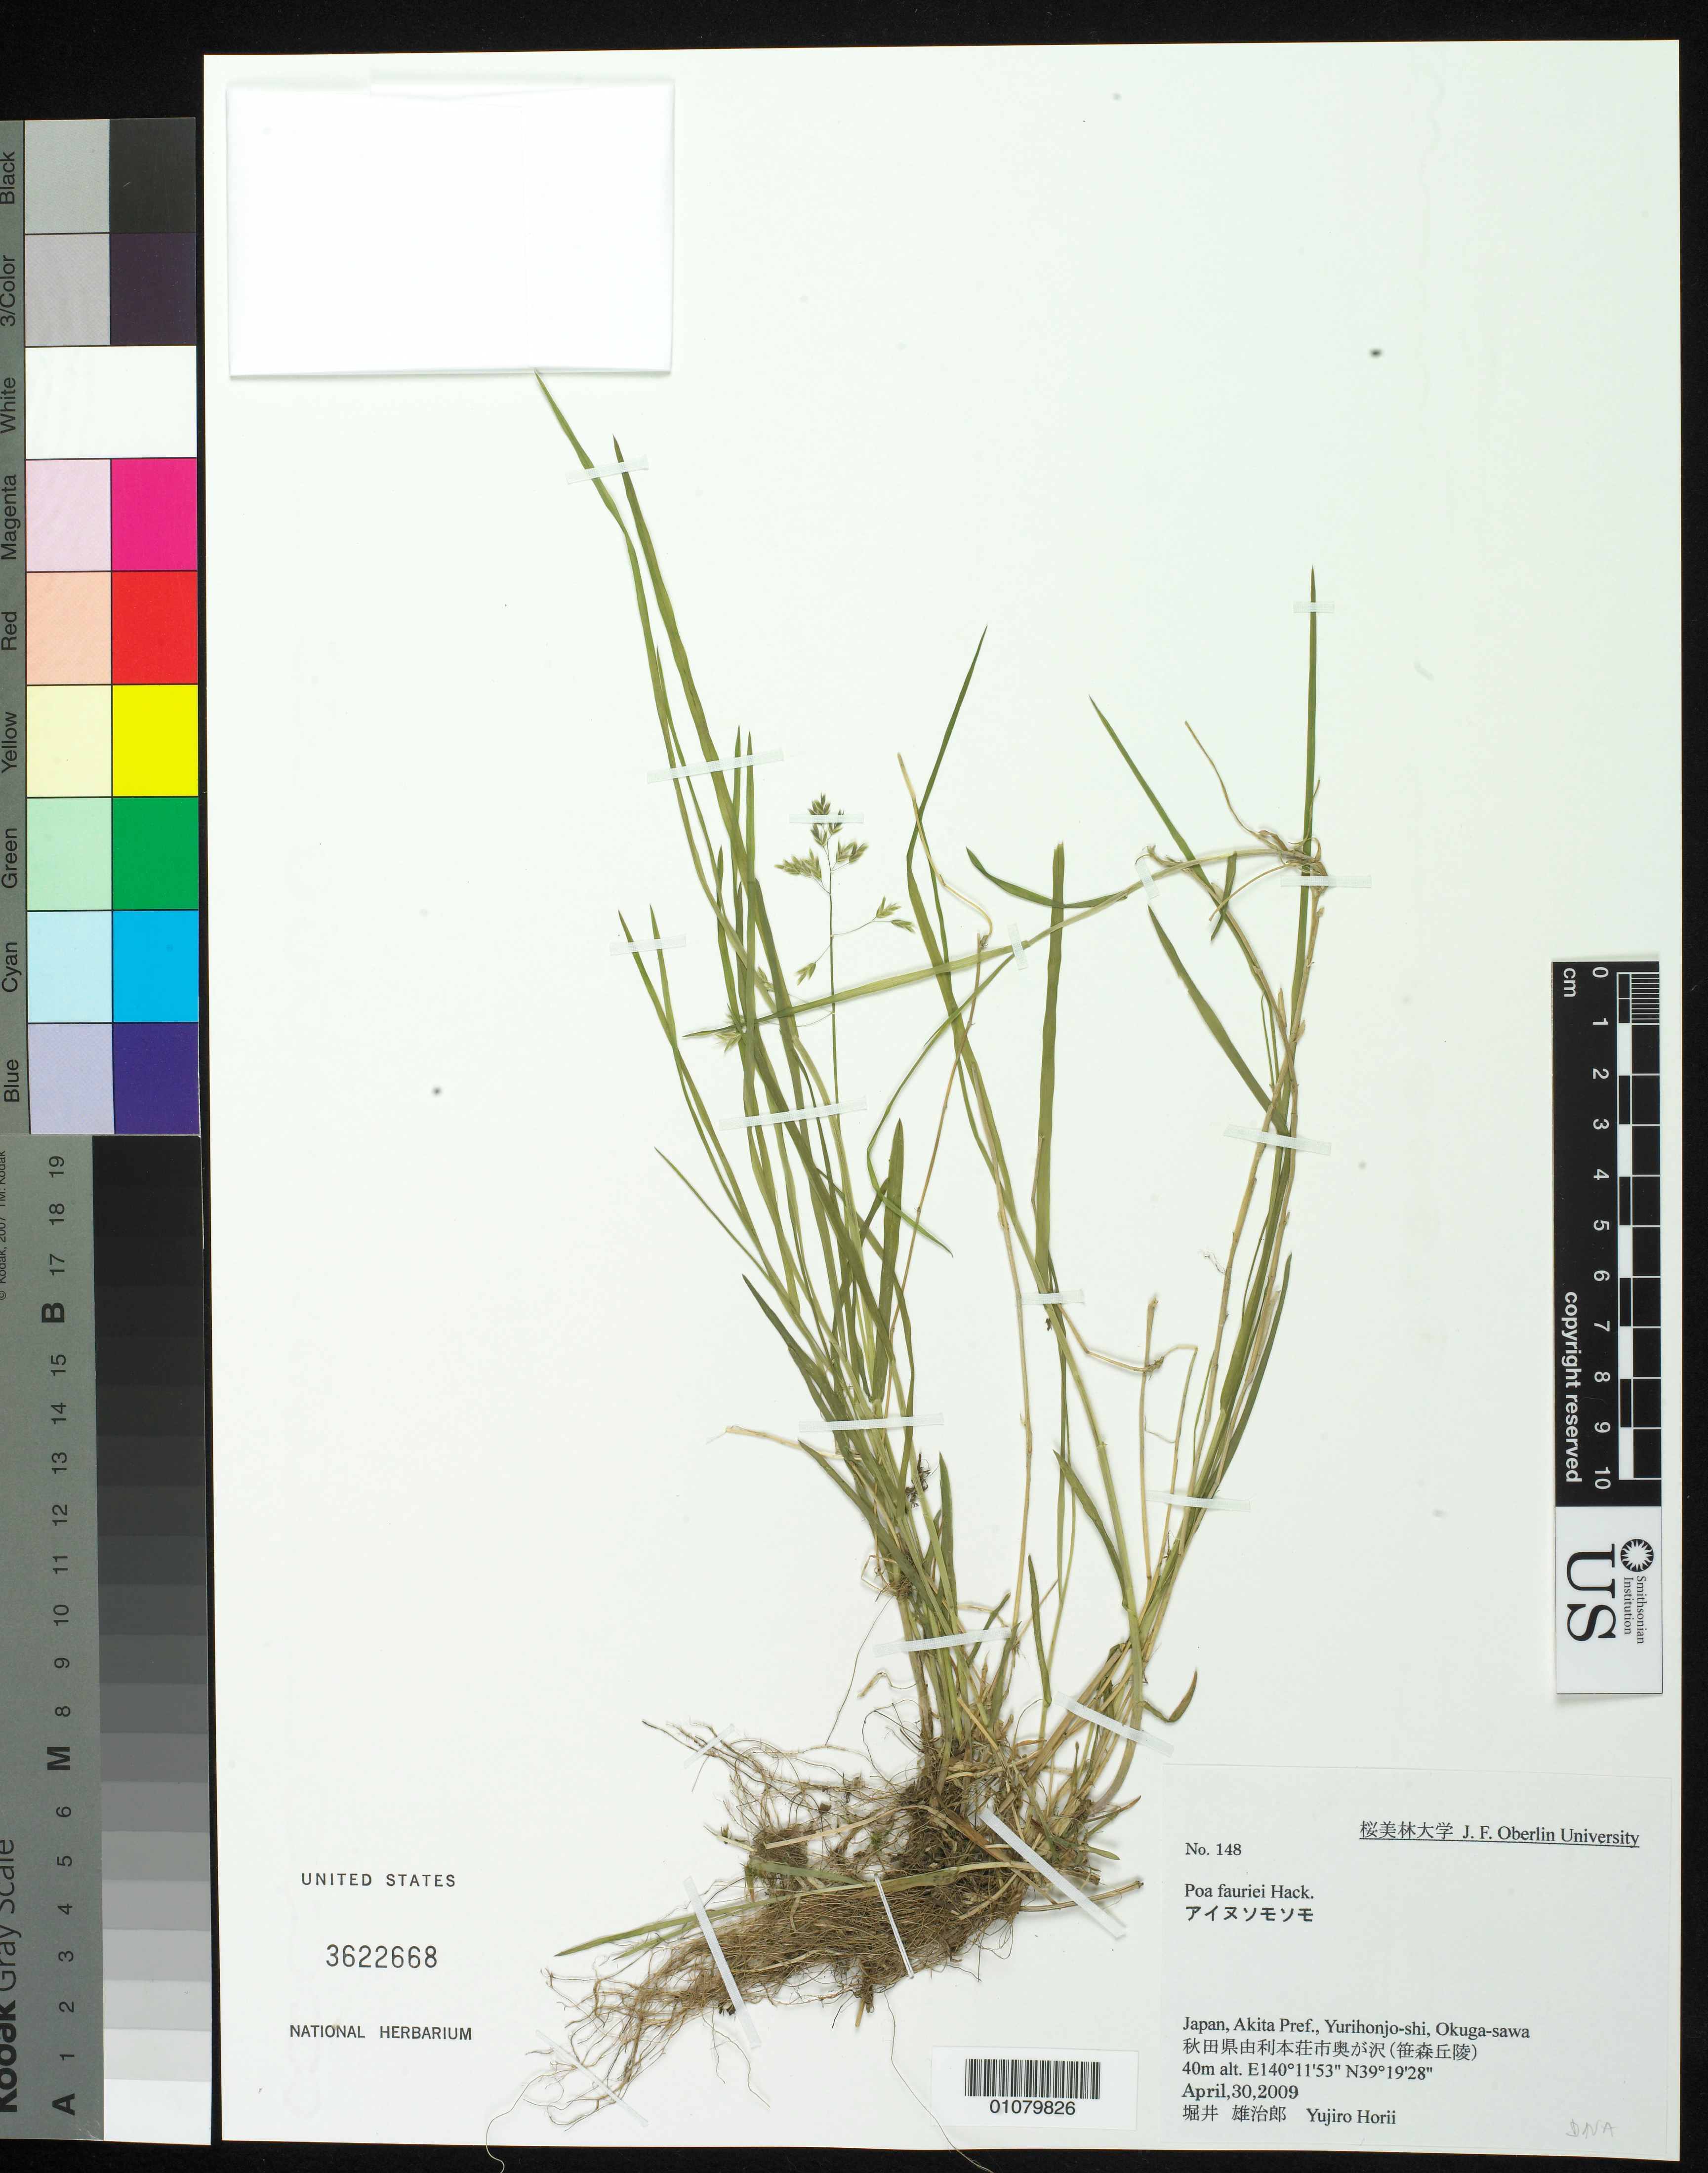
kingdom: Plantae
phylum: Tracheophyta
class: Liliopsida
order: Poales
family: Poaceae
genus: Poa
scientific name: Poa fauriei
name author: Hack.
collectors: Y. Horii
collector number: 148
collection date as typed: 30 Apr 2009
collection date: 2009-04-30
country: Japan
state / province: Akita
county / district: Yurihonjo-shi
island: Honshu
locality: Okuga-sawa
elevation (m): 40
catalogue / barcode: US 3622668